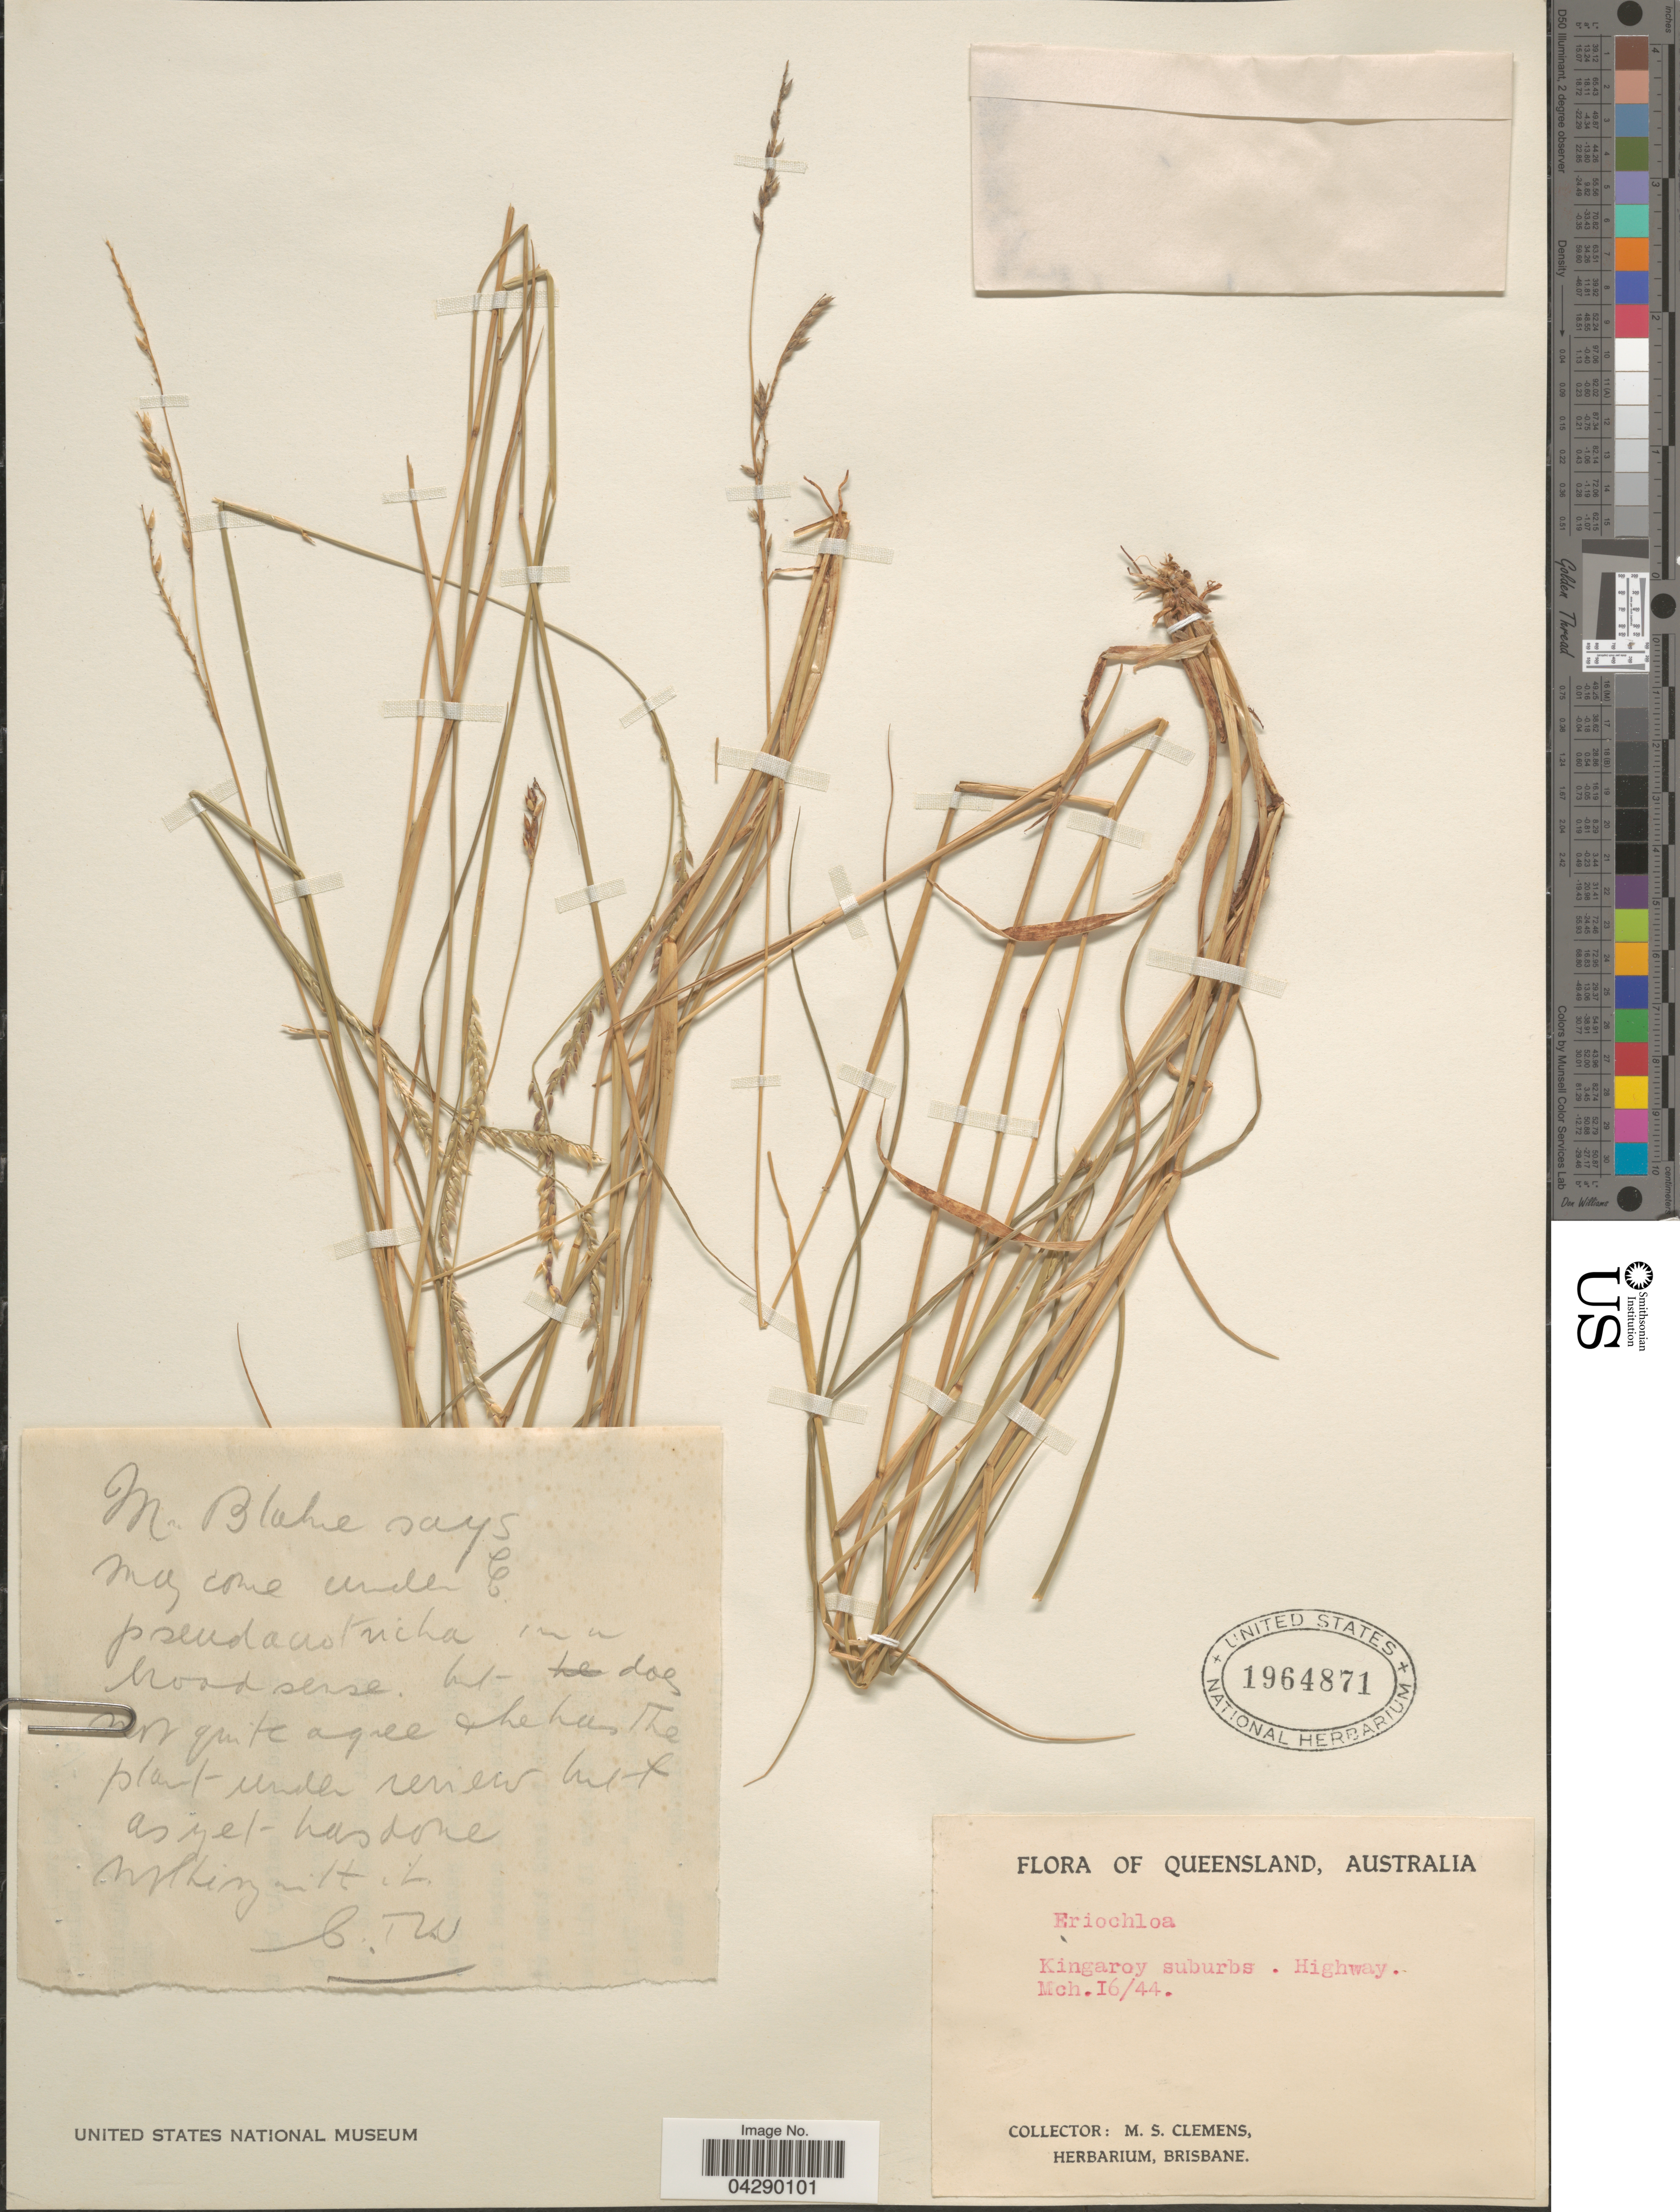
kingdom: Plantae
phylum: Tracheophyta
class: Liliopsida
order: Poales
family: Poaceae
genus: Eriochloa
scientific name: Eriochloa sp.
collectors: M. S. Clemens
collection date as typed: Transcribed d/m/y: 16/3/44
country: Australia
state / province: Queensland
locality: Kingaroy suburbs. Highway.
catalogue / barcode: US 1964871